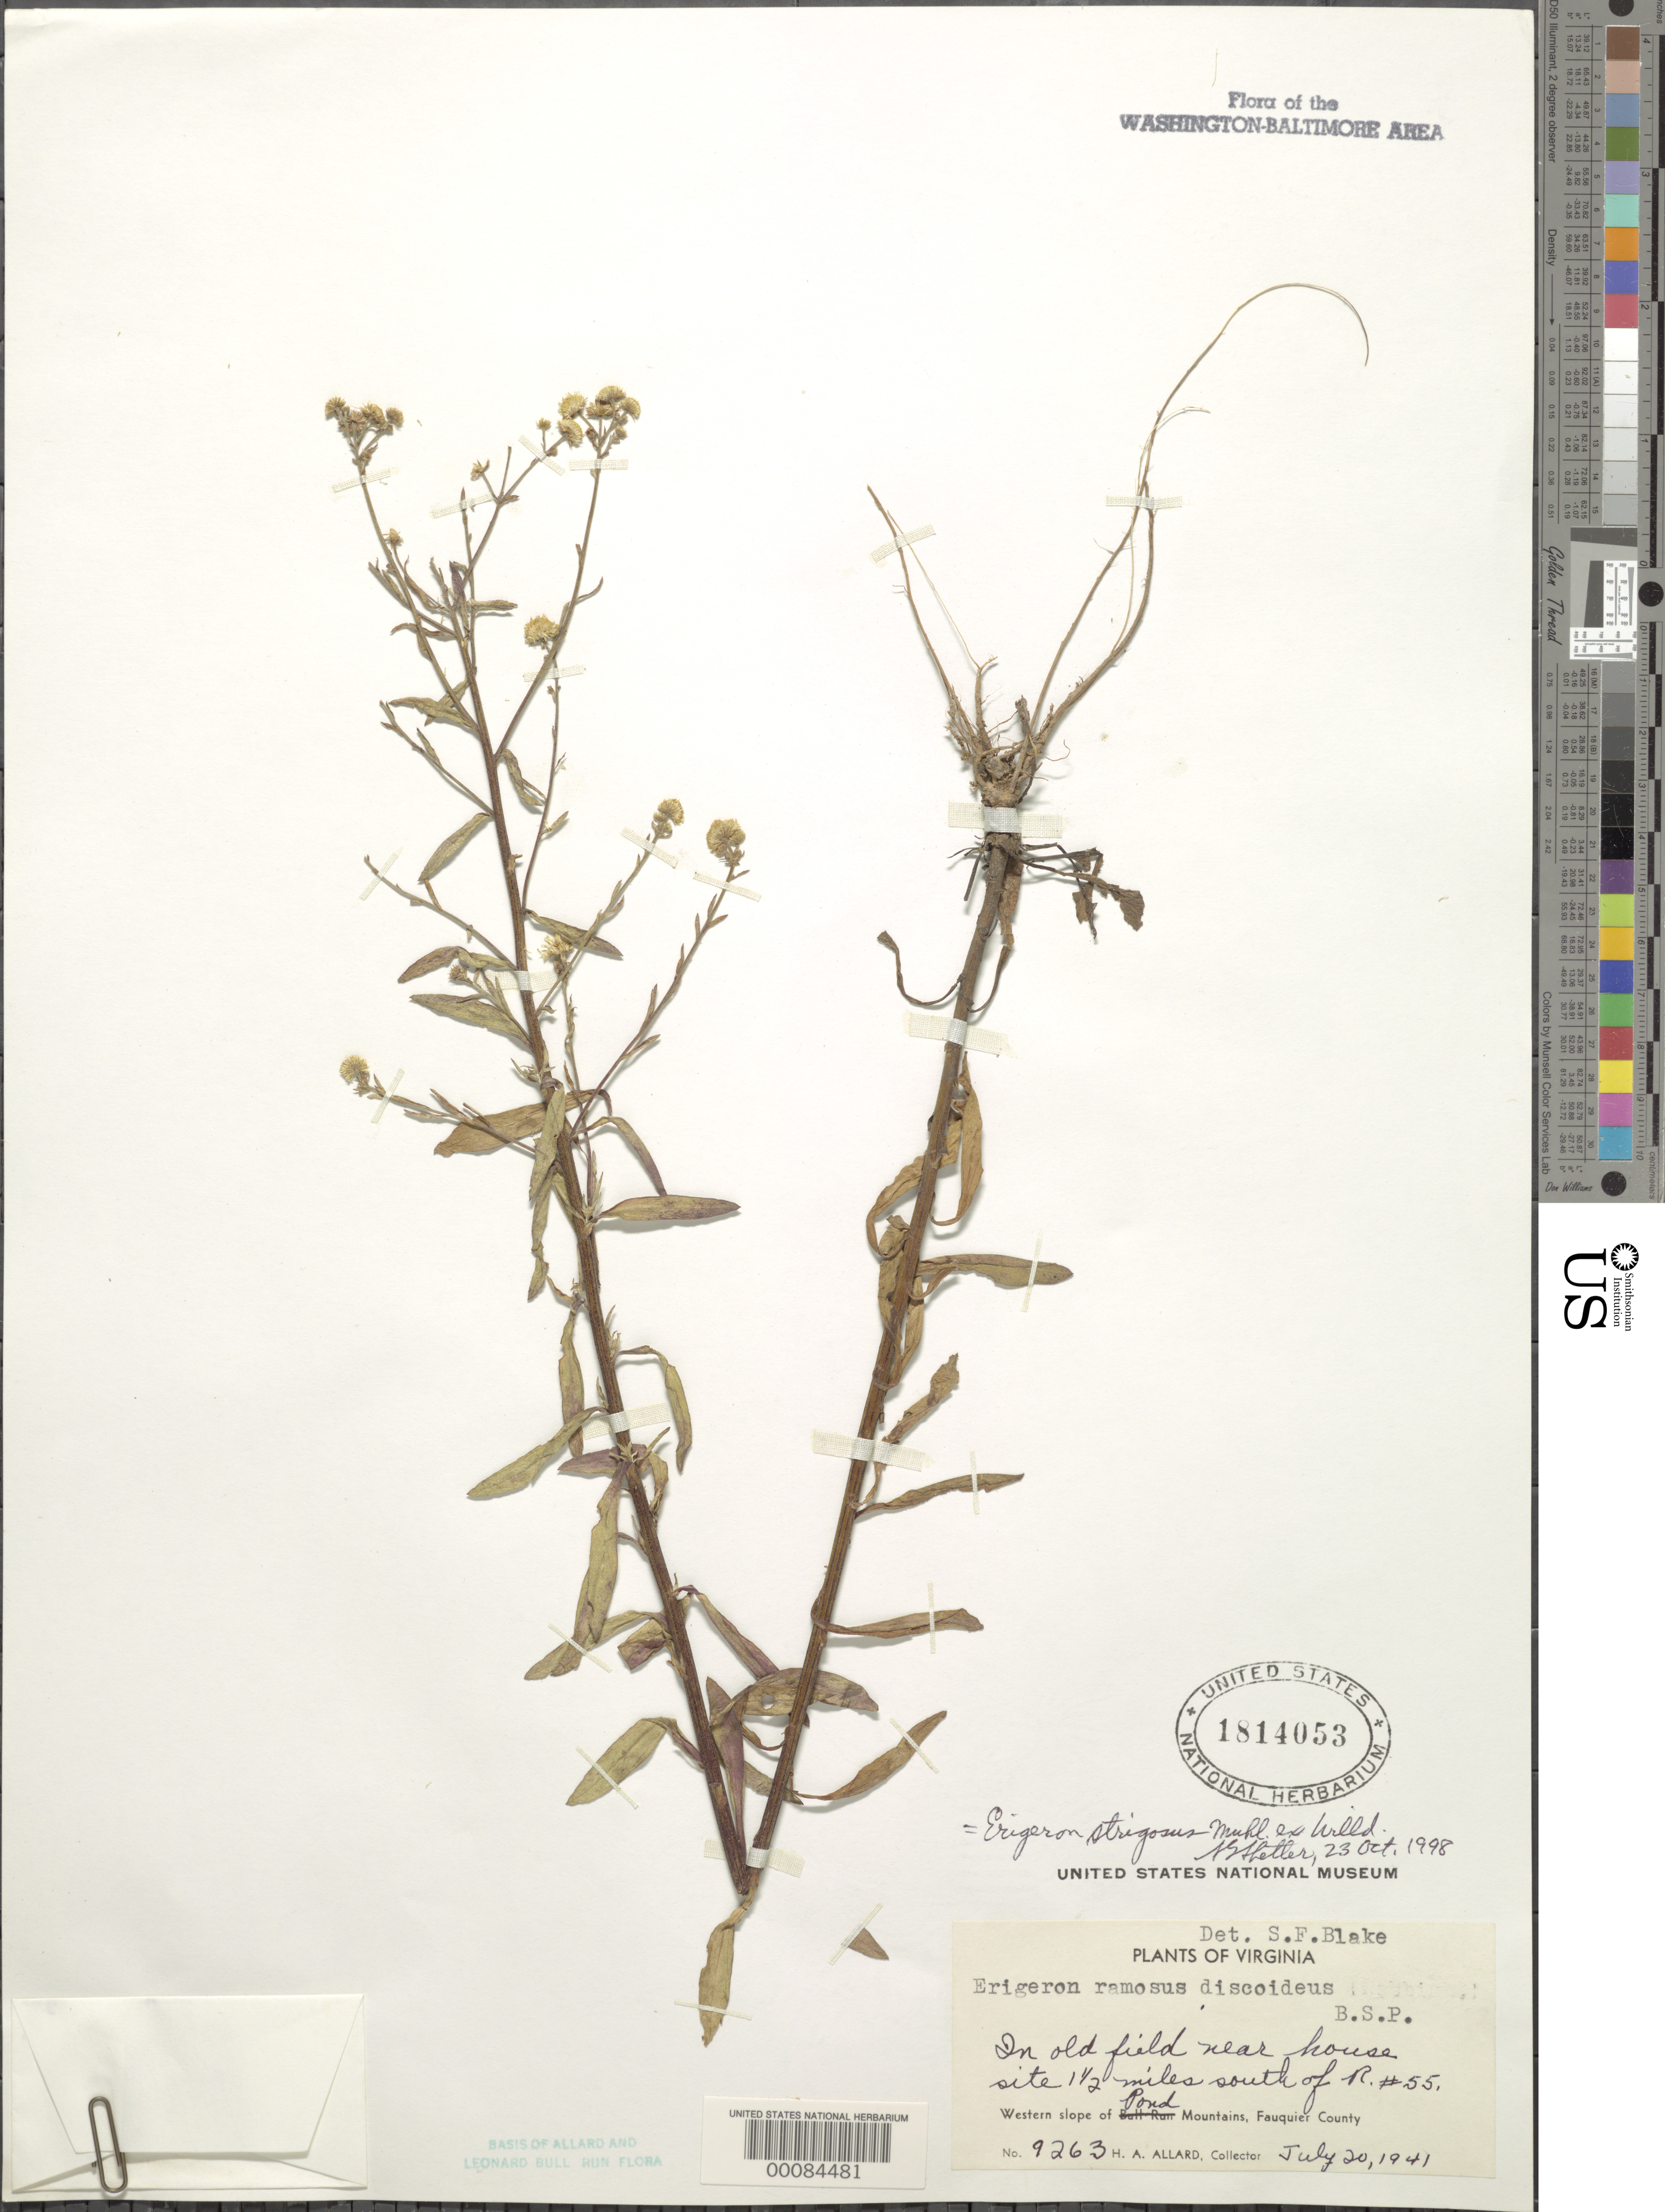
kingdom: Plantae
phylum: Tracheophyta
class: Magnoliopsida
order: Asterales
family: Asteraceae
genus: Erigeron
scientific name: Erigeron strigosus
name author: Muhl. ex Willd.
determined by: Shetler, Stanwyn G., (US), NMNH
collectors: H. A. Allard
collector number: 9263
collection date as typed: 20 Jul 1941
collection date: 1941-07-20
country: United States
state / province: Virginia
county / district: Fauquier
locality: South of Rt. 55 Pond Mountain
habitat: Old field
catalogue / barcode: US 1814053